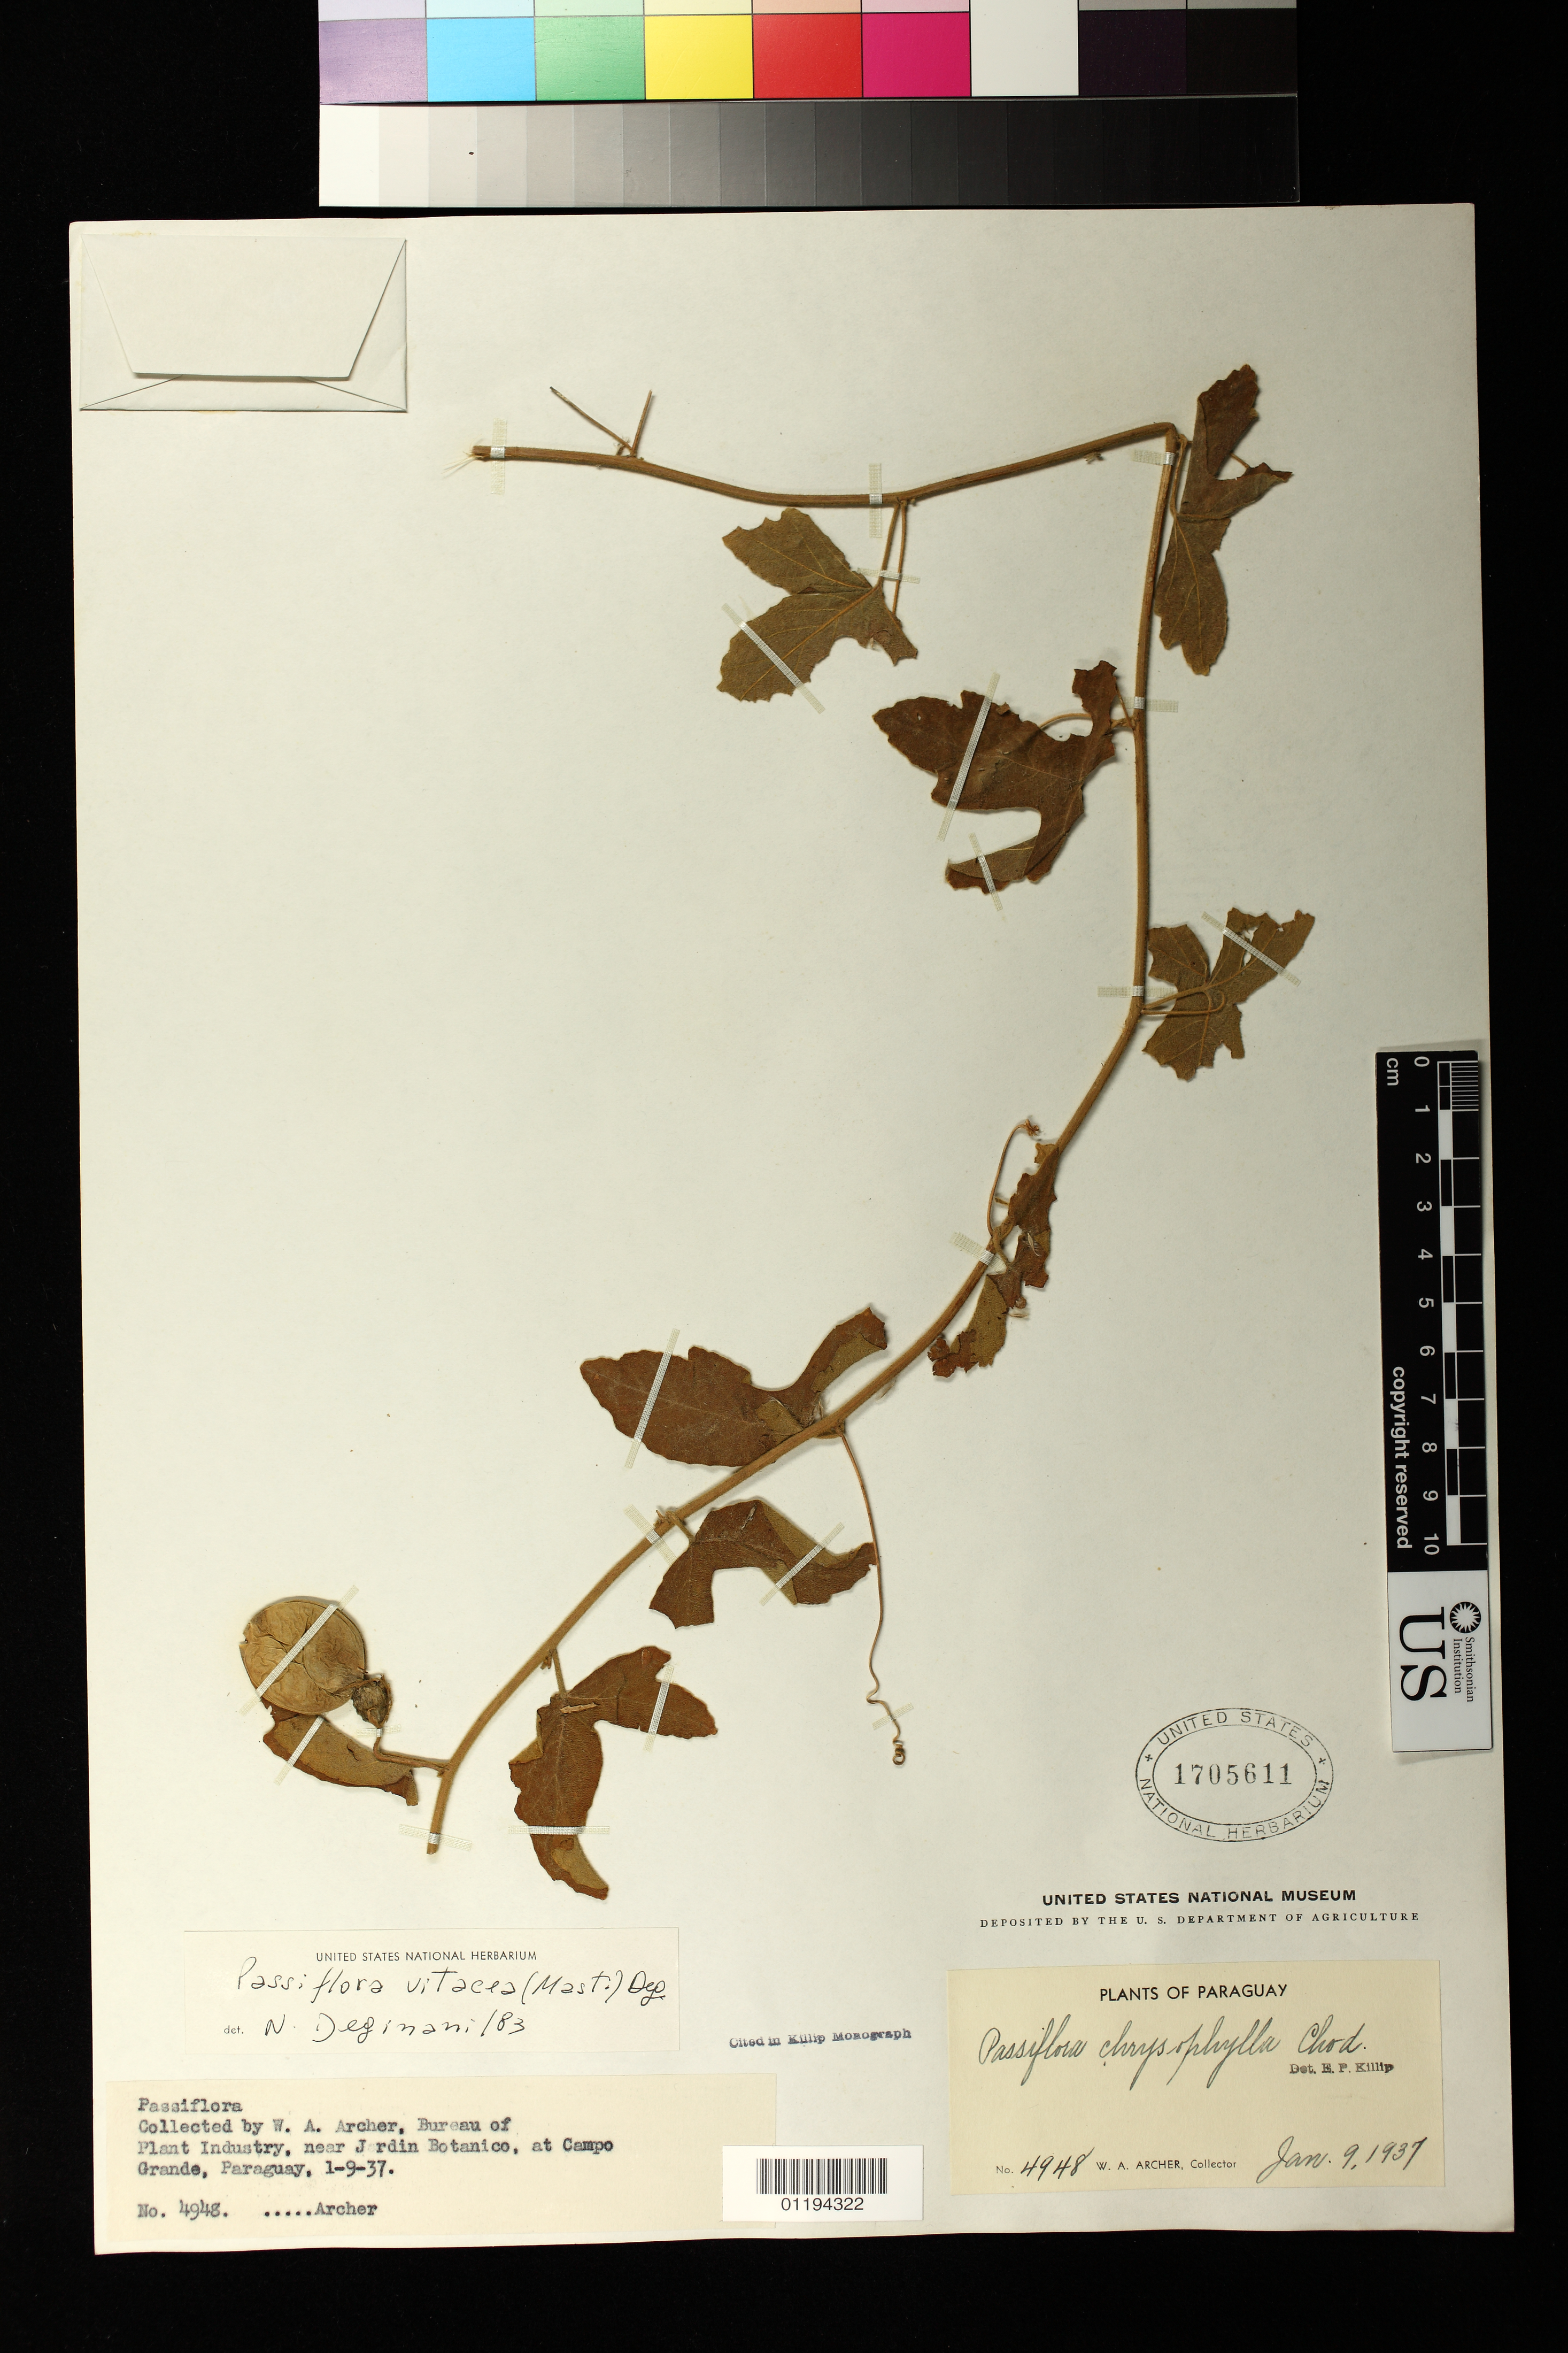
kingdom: Plantae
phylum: Tracheophyta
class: Magnoliopsida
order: Malpighiales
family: Passifloraceae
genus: Passiflora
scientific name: Passiflora chrysophylla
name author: Chodat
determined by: Svoboda, H. T.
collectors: W. A. Archer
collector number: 4948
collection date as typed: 01 Sep 1937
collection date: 1937-09-01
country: Paraguay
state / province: Alto Parana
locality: near Jardin Botanico, at Campo Grande, Paraguay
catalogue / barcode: US 1705611